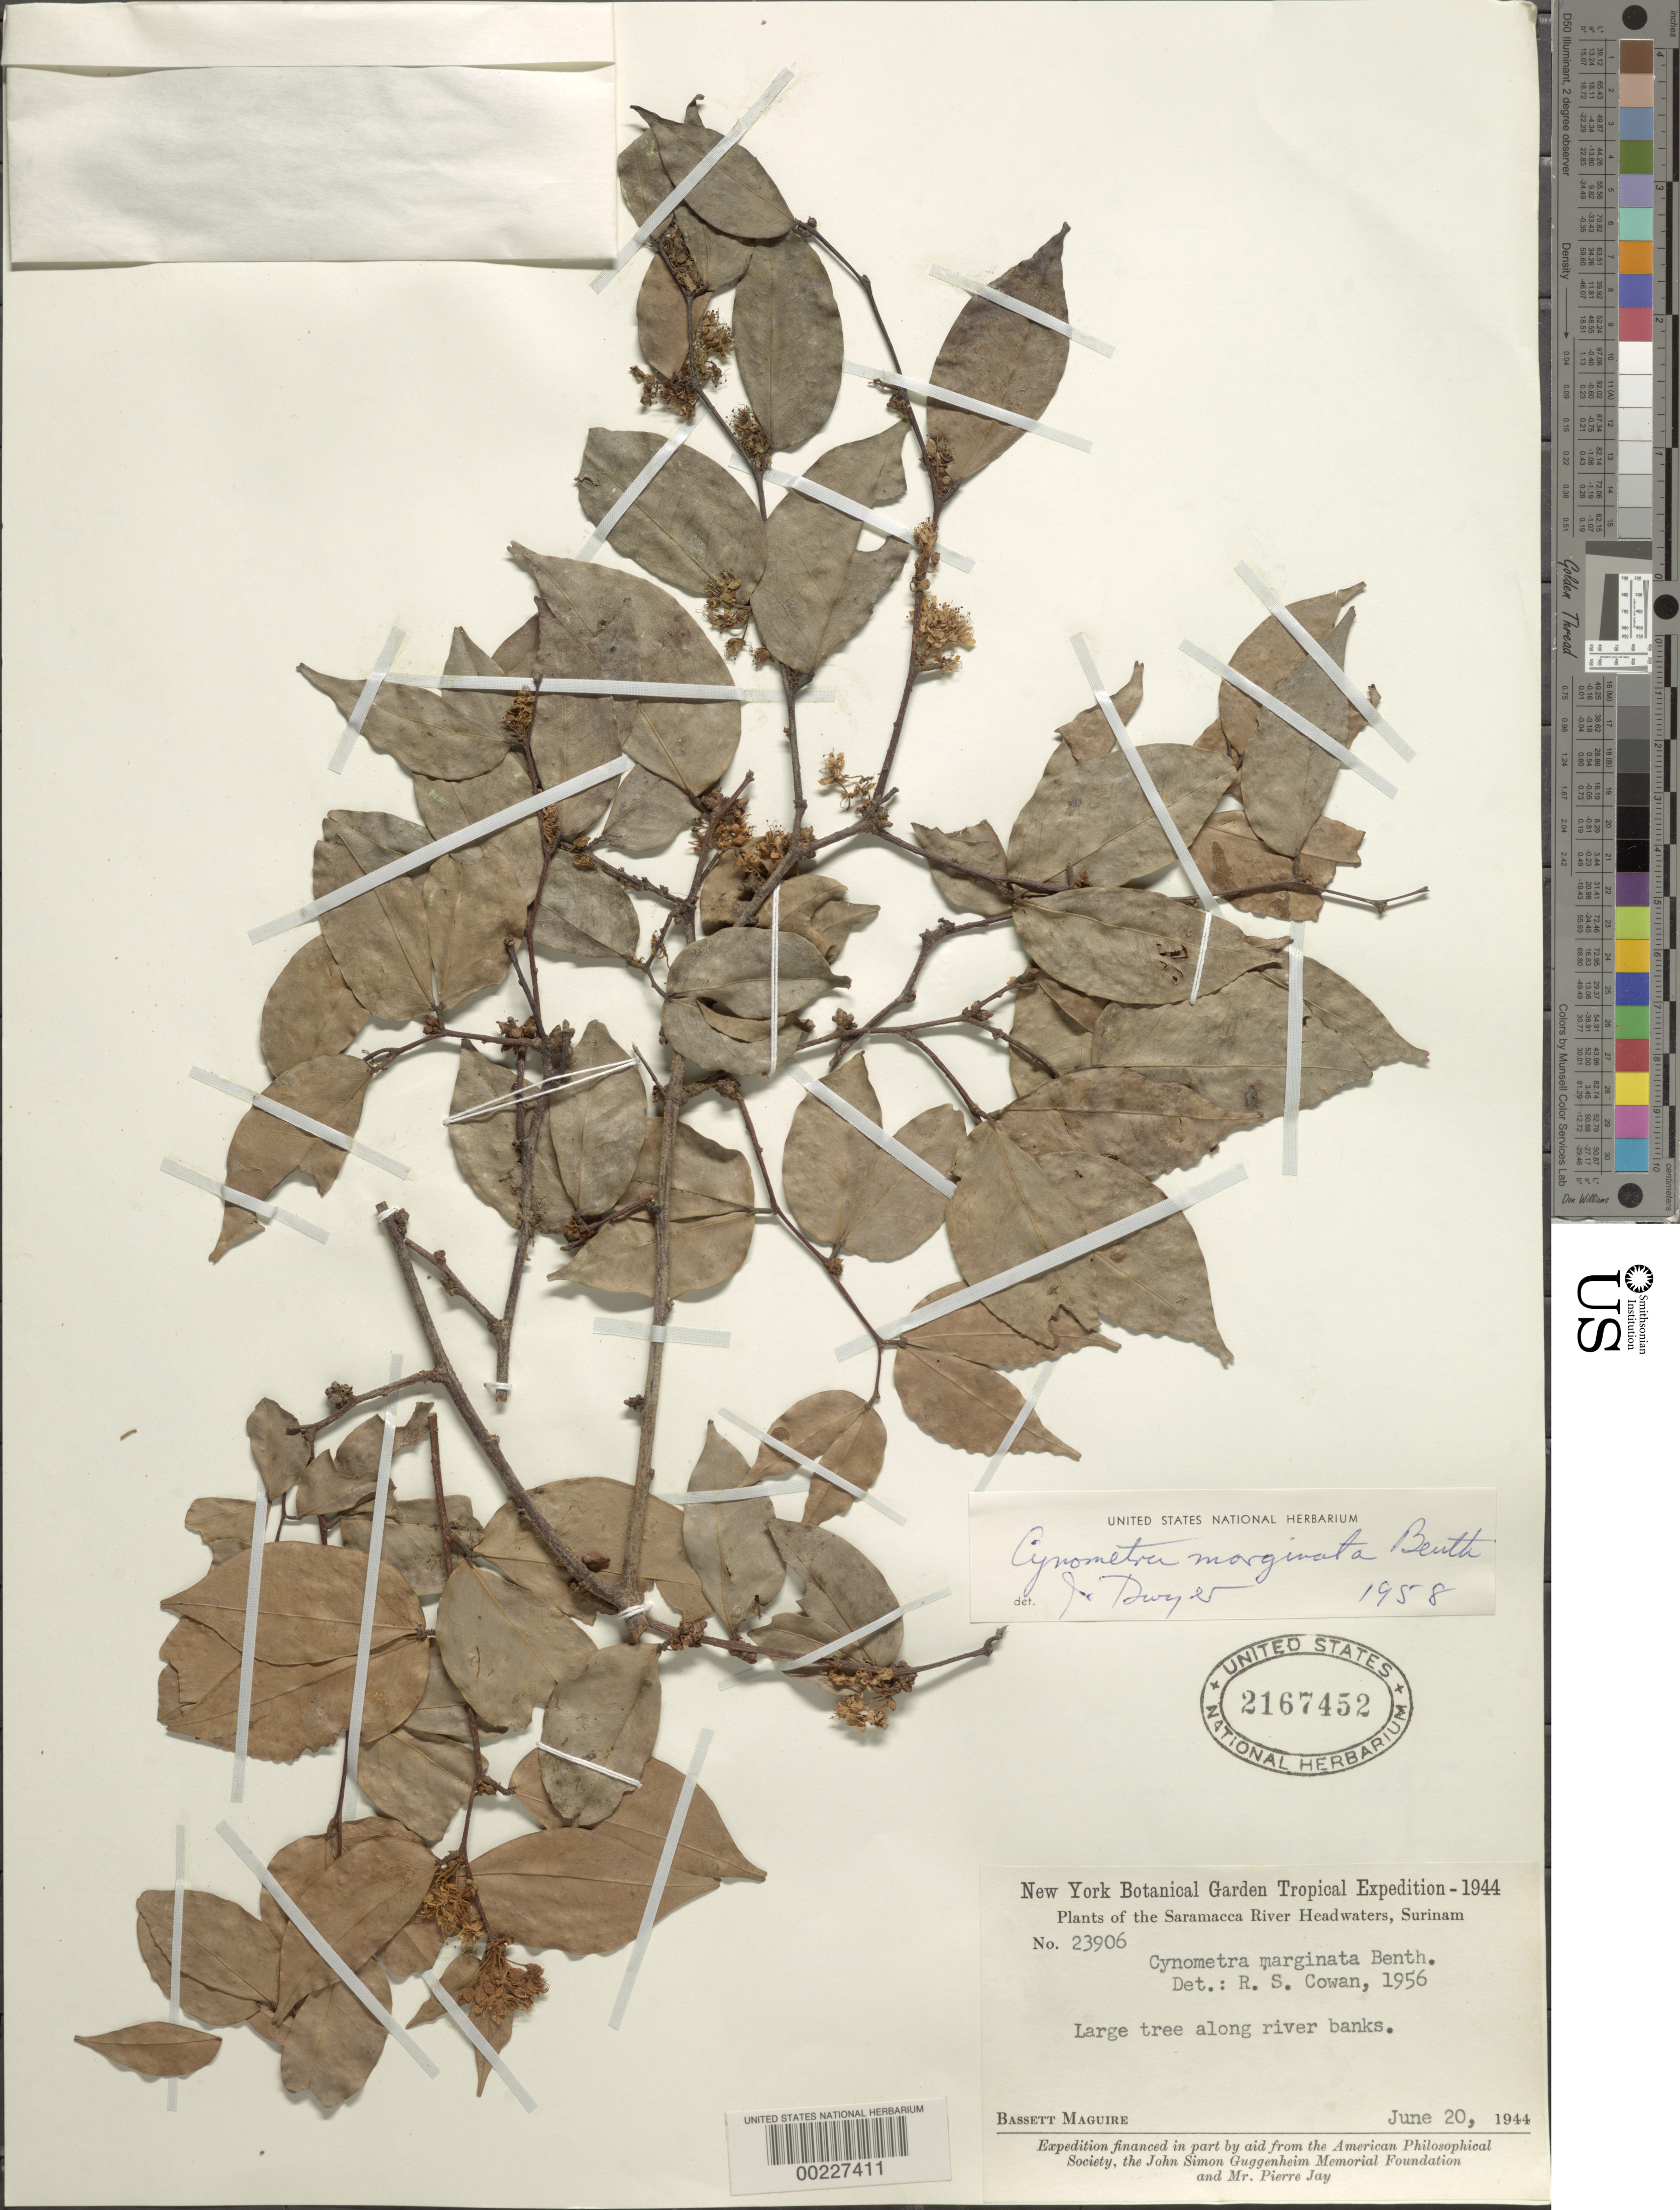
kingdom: Plantae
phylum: Tracheophyta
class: Magnoliopsida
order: Fabales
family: Fabaceae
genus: Cynometra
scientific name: Cynometra marginata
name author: Benth.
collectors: B. Maguire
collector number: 23906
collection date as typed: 20 Jun 1944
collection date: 1944-06-20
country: Suriname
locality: Saramacca river headwaters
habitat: Along river banks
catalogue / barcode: US 2167452